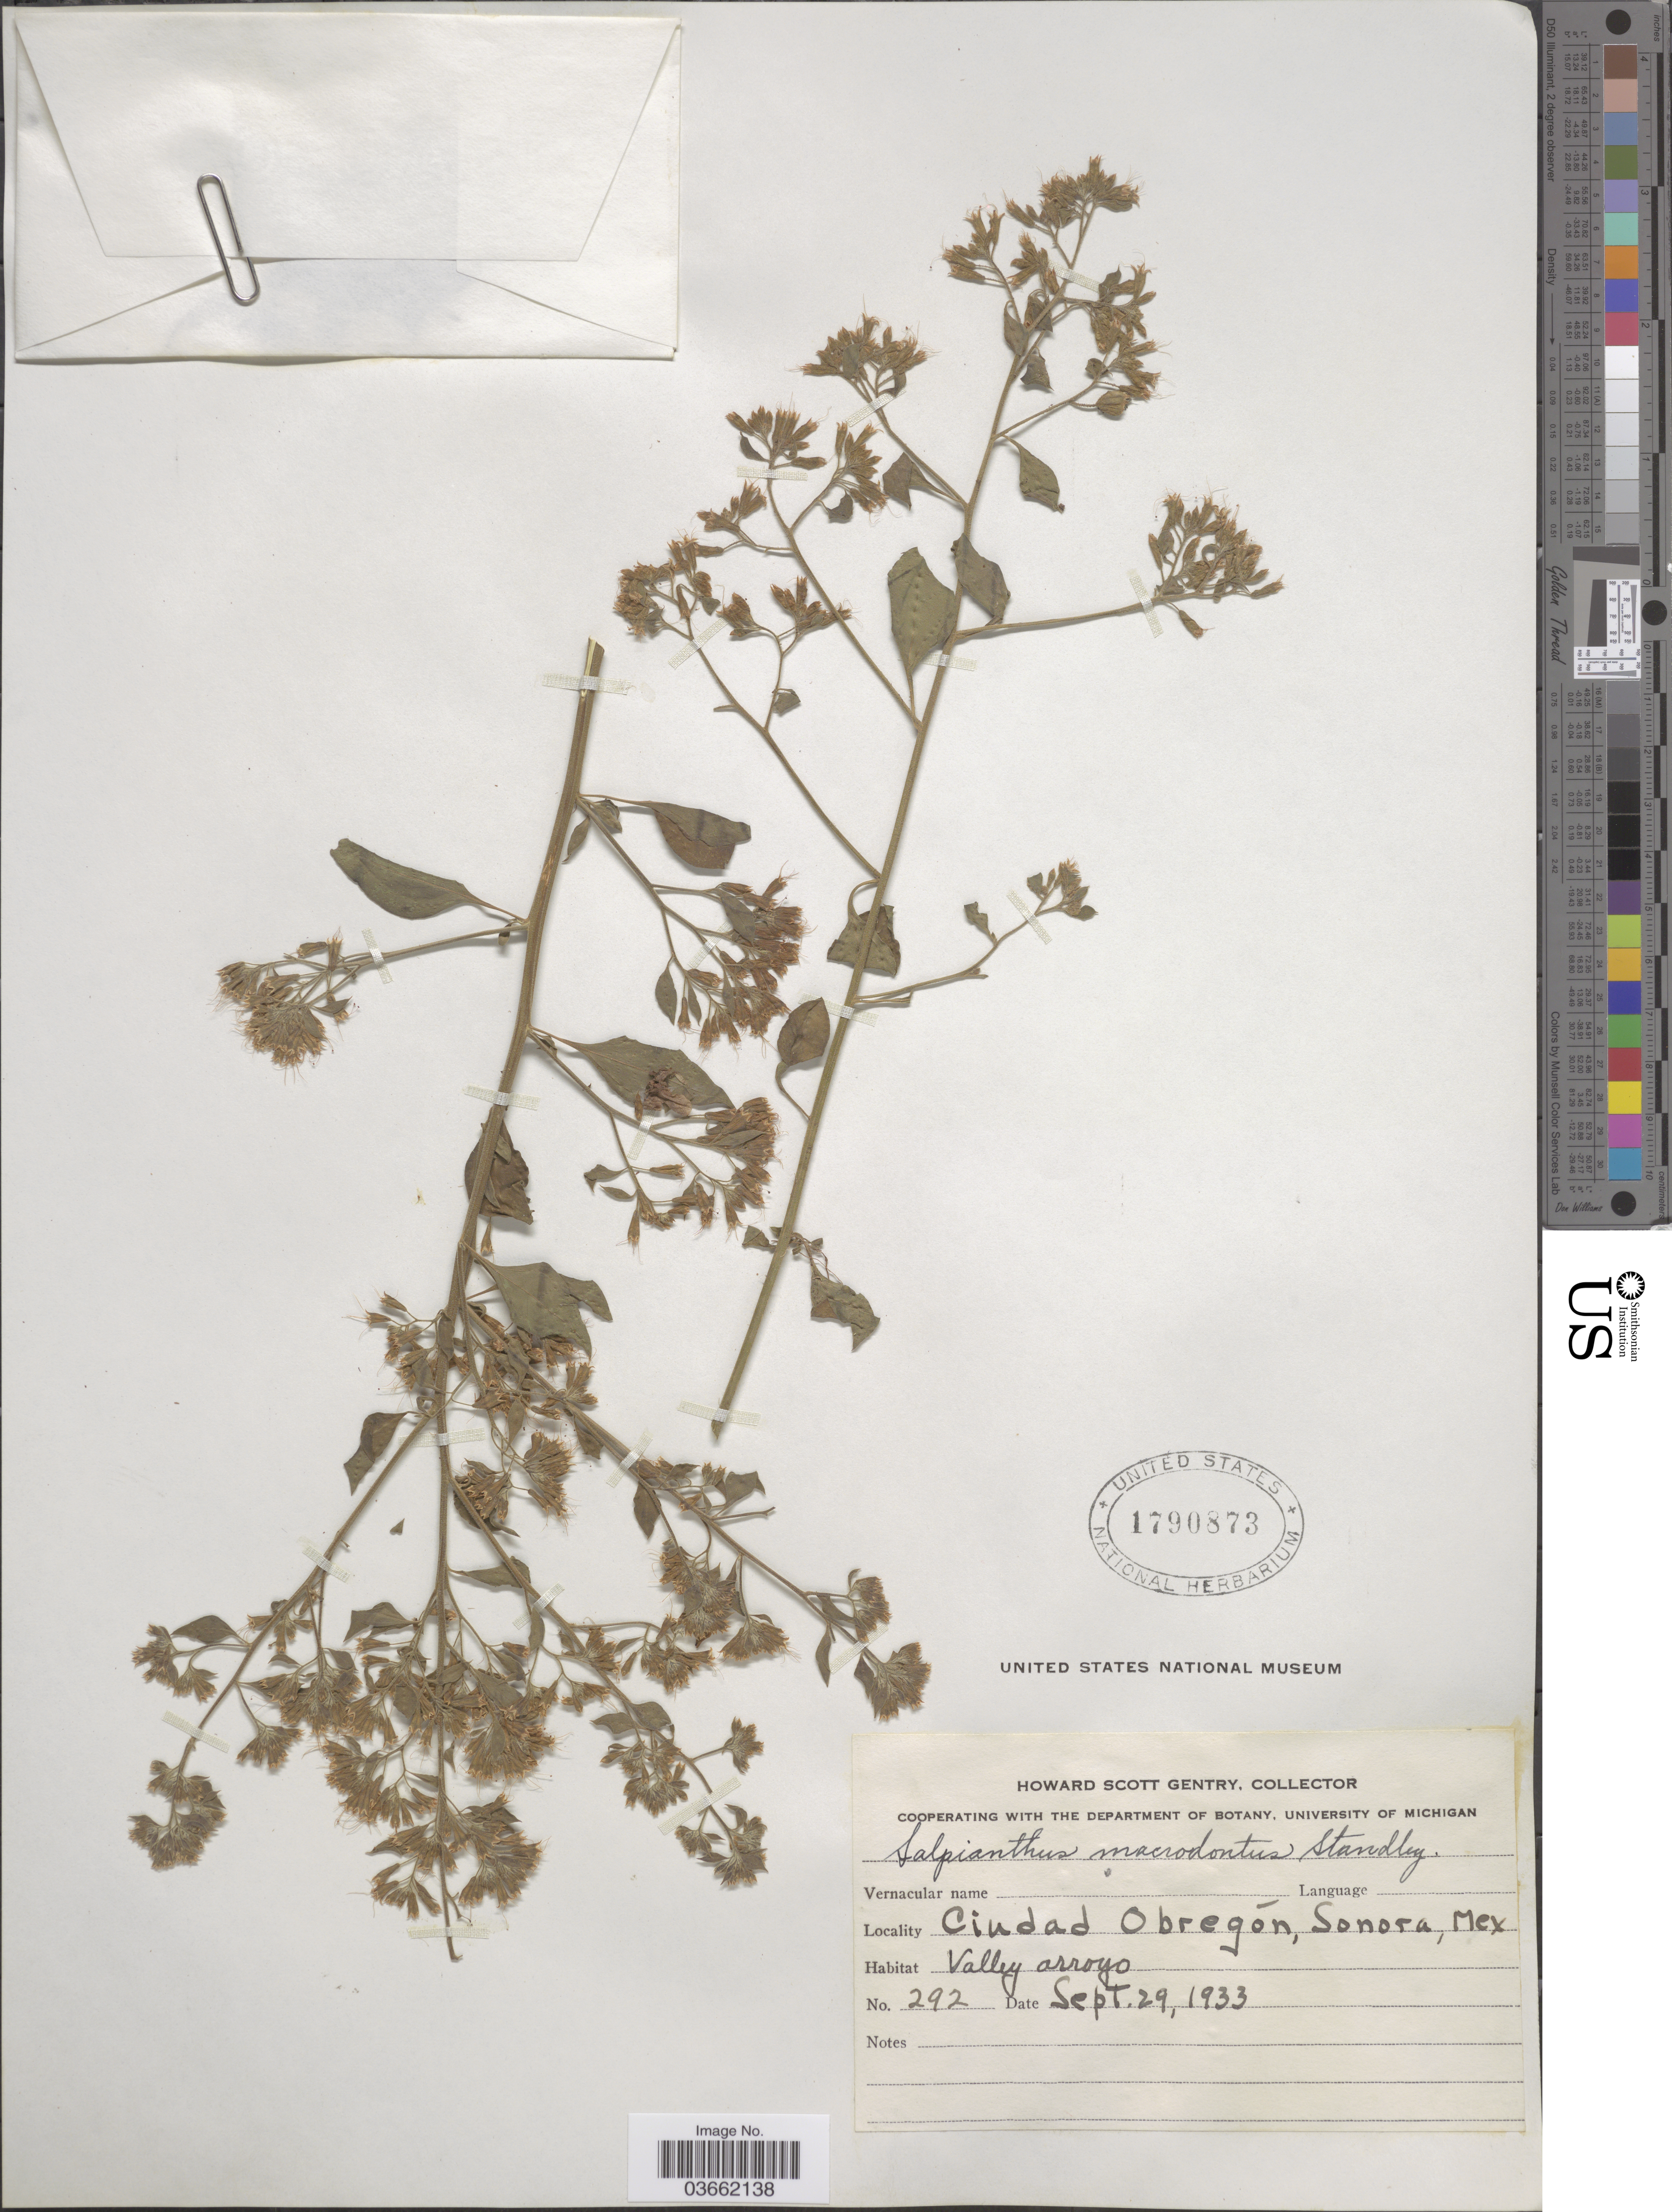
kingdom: Plantae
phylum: Tracheophyta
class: Magnoliopsida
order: Caryophyllales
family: Nyctaginaceae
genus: Salpianthus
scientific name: Salpianthus macrodontus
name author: Standl.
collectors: H. S. Gentry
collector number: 292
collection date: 1933-09-29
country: Mexico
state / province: Sonora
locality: Ciudad Obregón. Valley arroyo.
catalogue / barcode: US 1790873